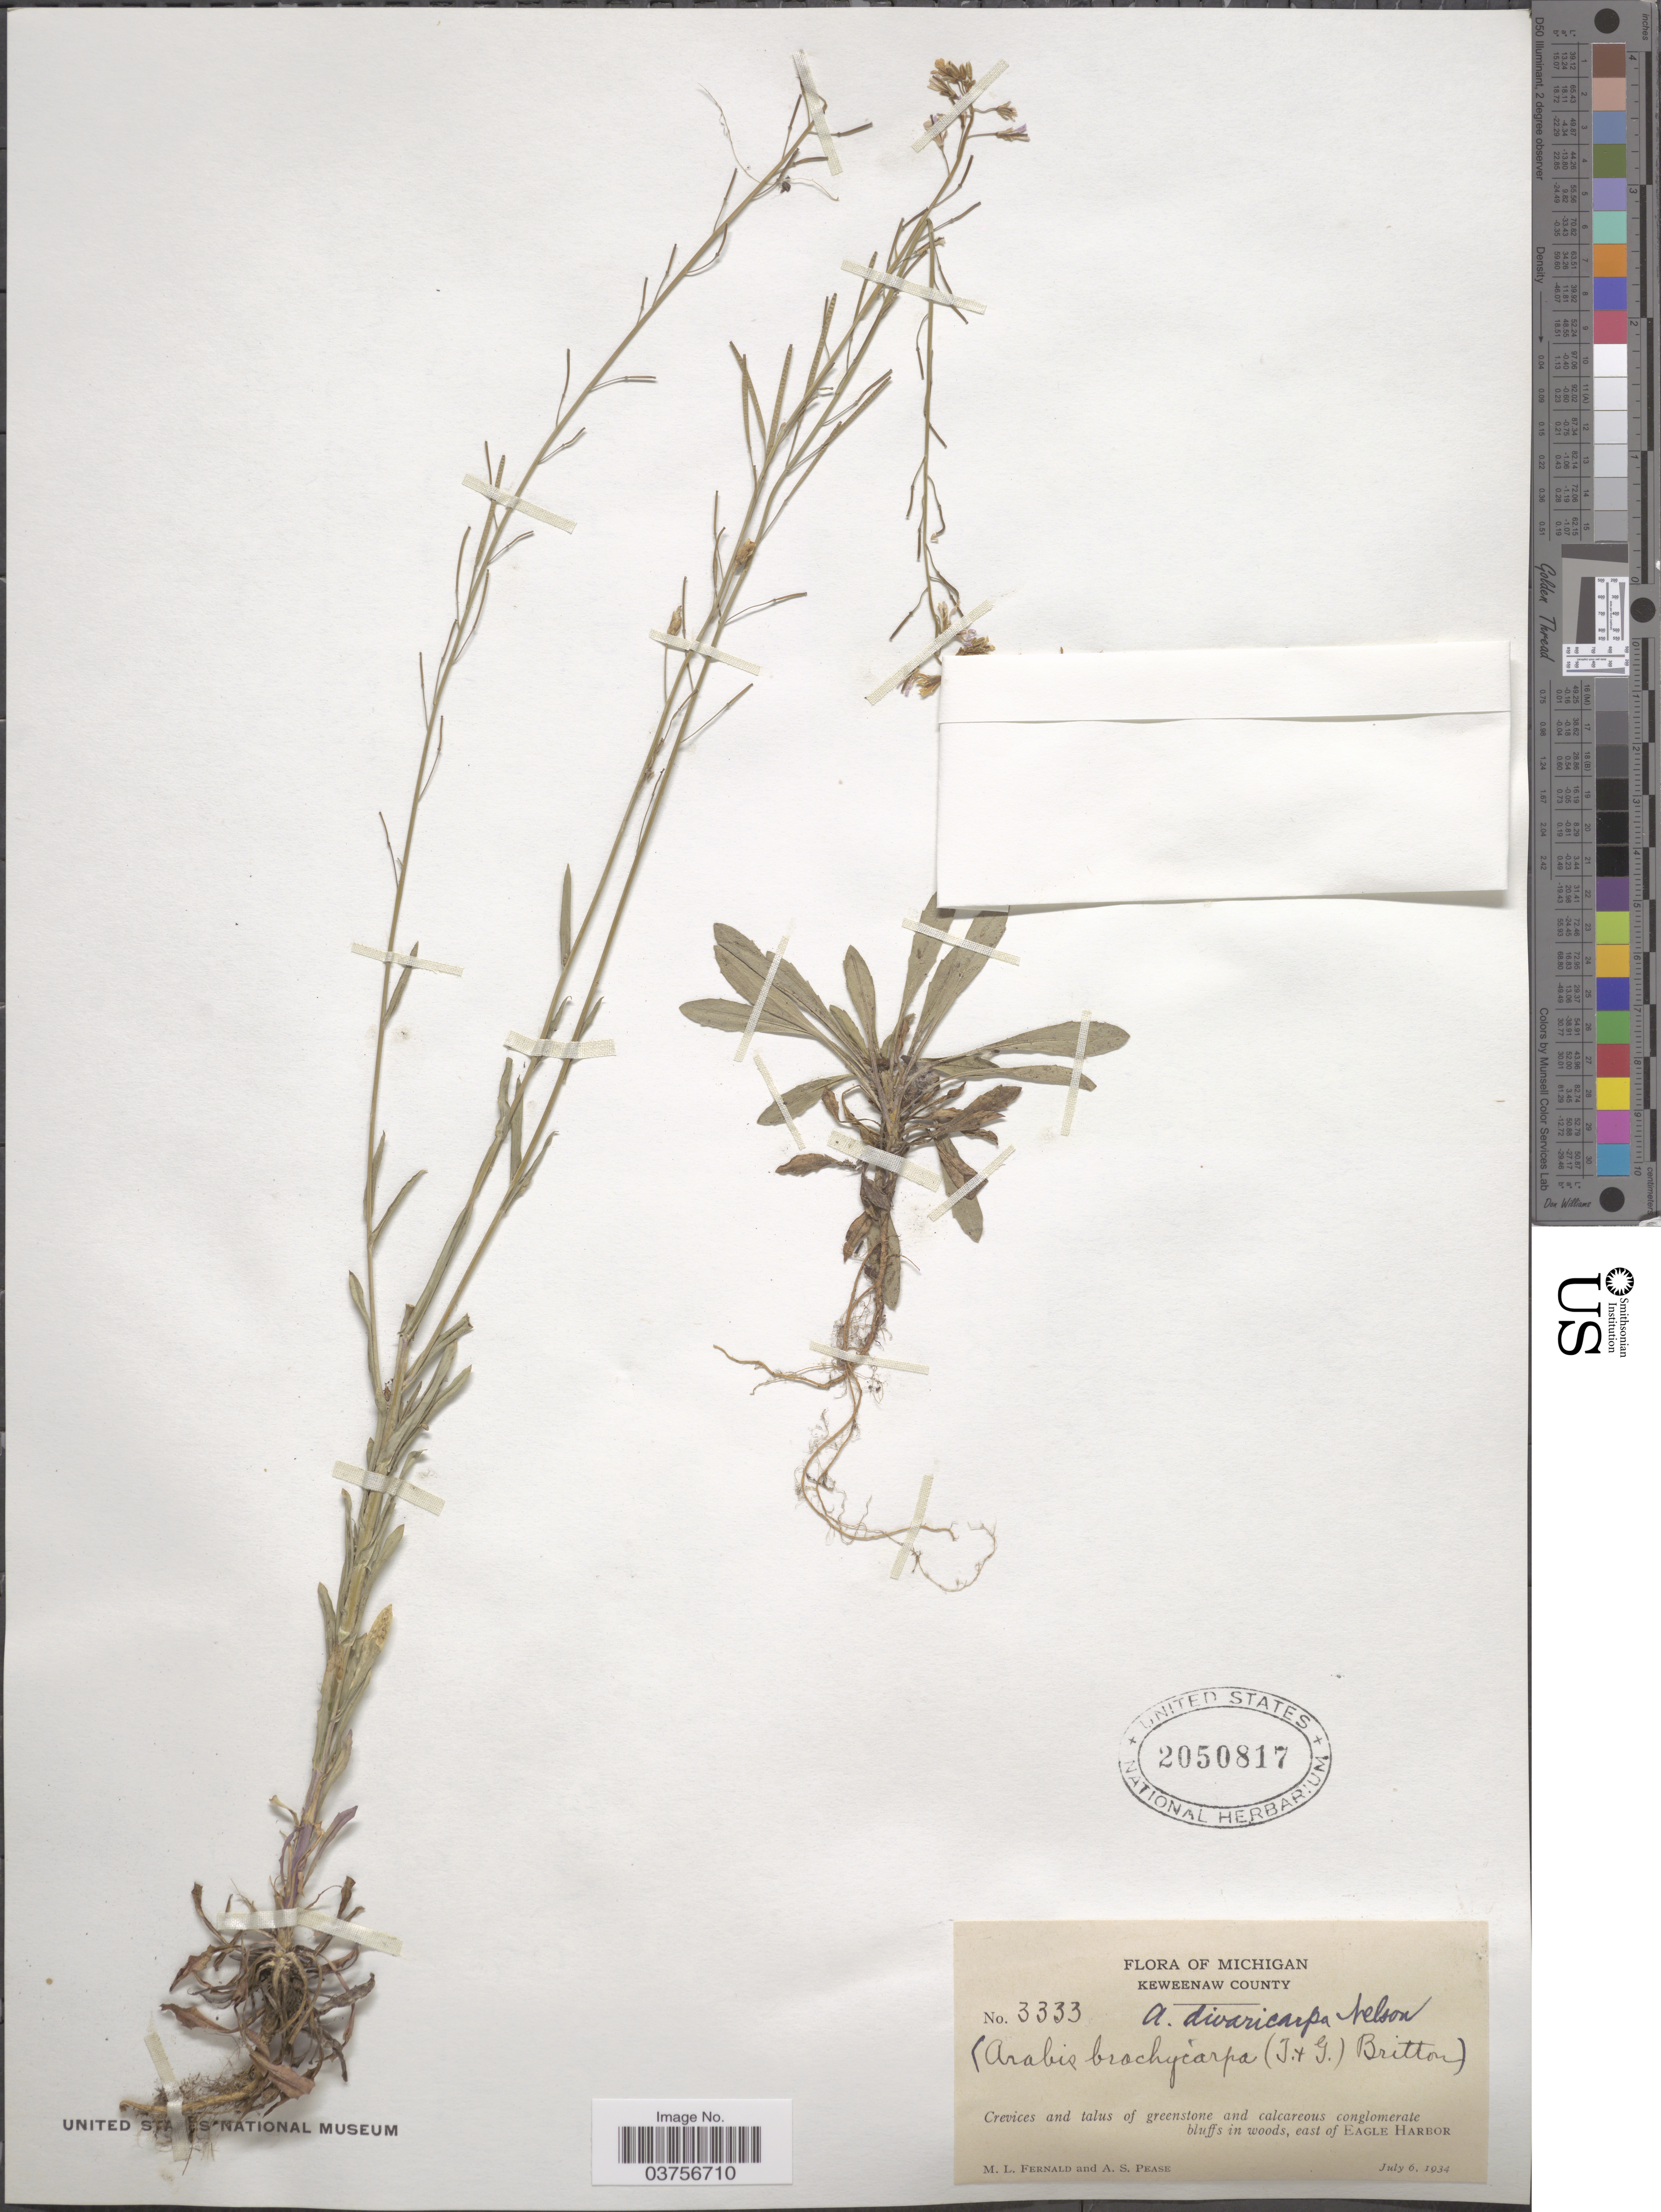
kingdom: Plantae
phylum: Tracheophyta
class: Magnoliopsida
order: Brassicales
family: Brassicaceae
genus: Arabis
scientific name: Arabis divaricarpa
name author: A. Nelson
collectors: M. L. Fernald & A. S. Pease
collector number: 3333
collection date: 1934-07-06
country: United States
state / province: Michigan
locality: Keweenaw County. East of Eagle Harbor.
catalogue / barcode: US 2050817